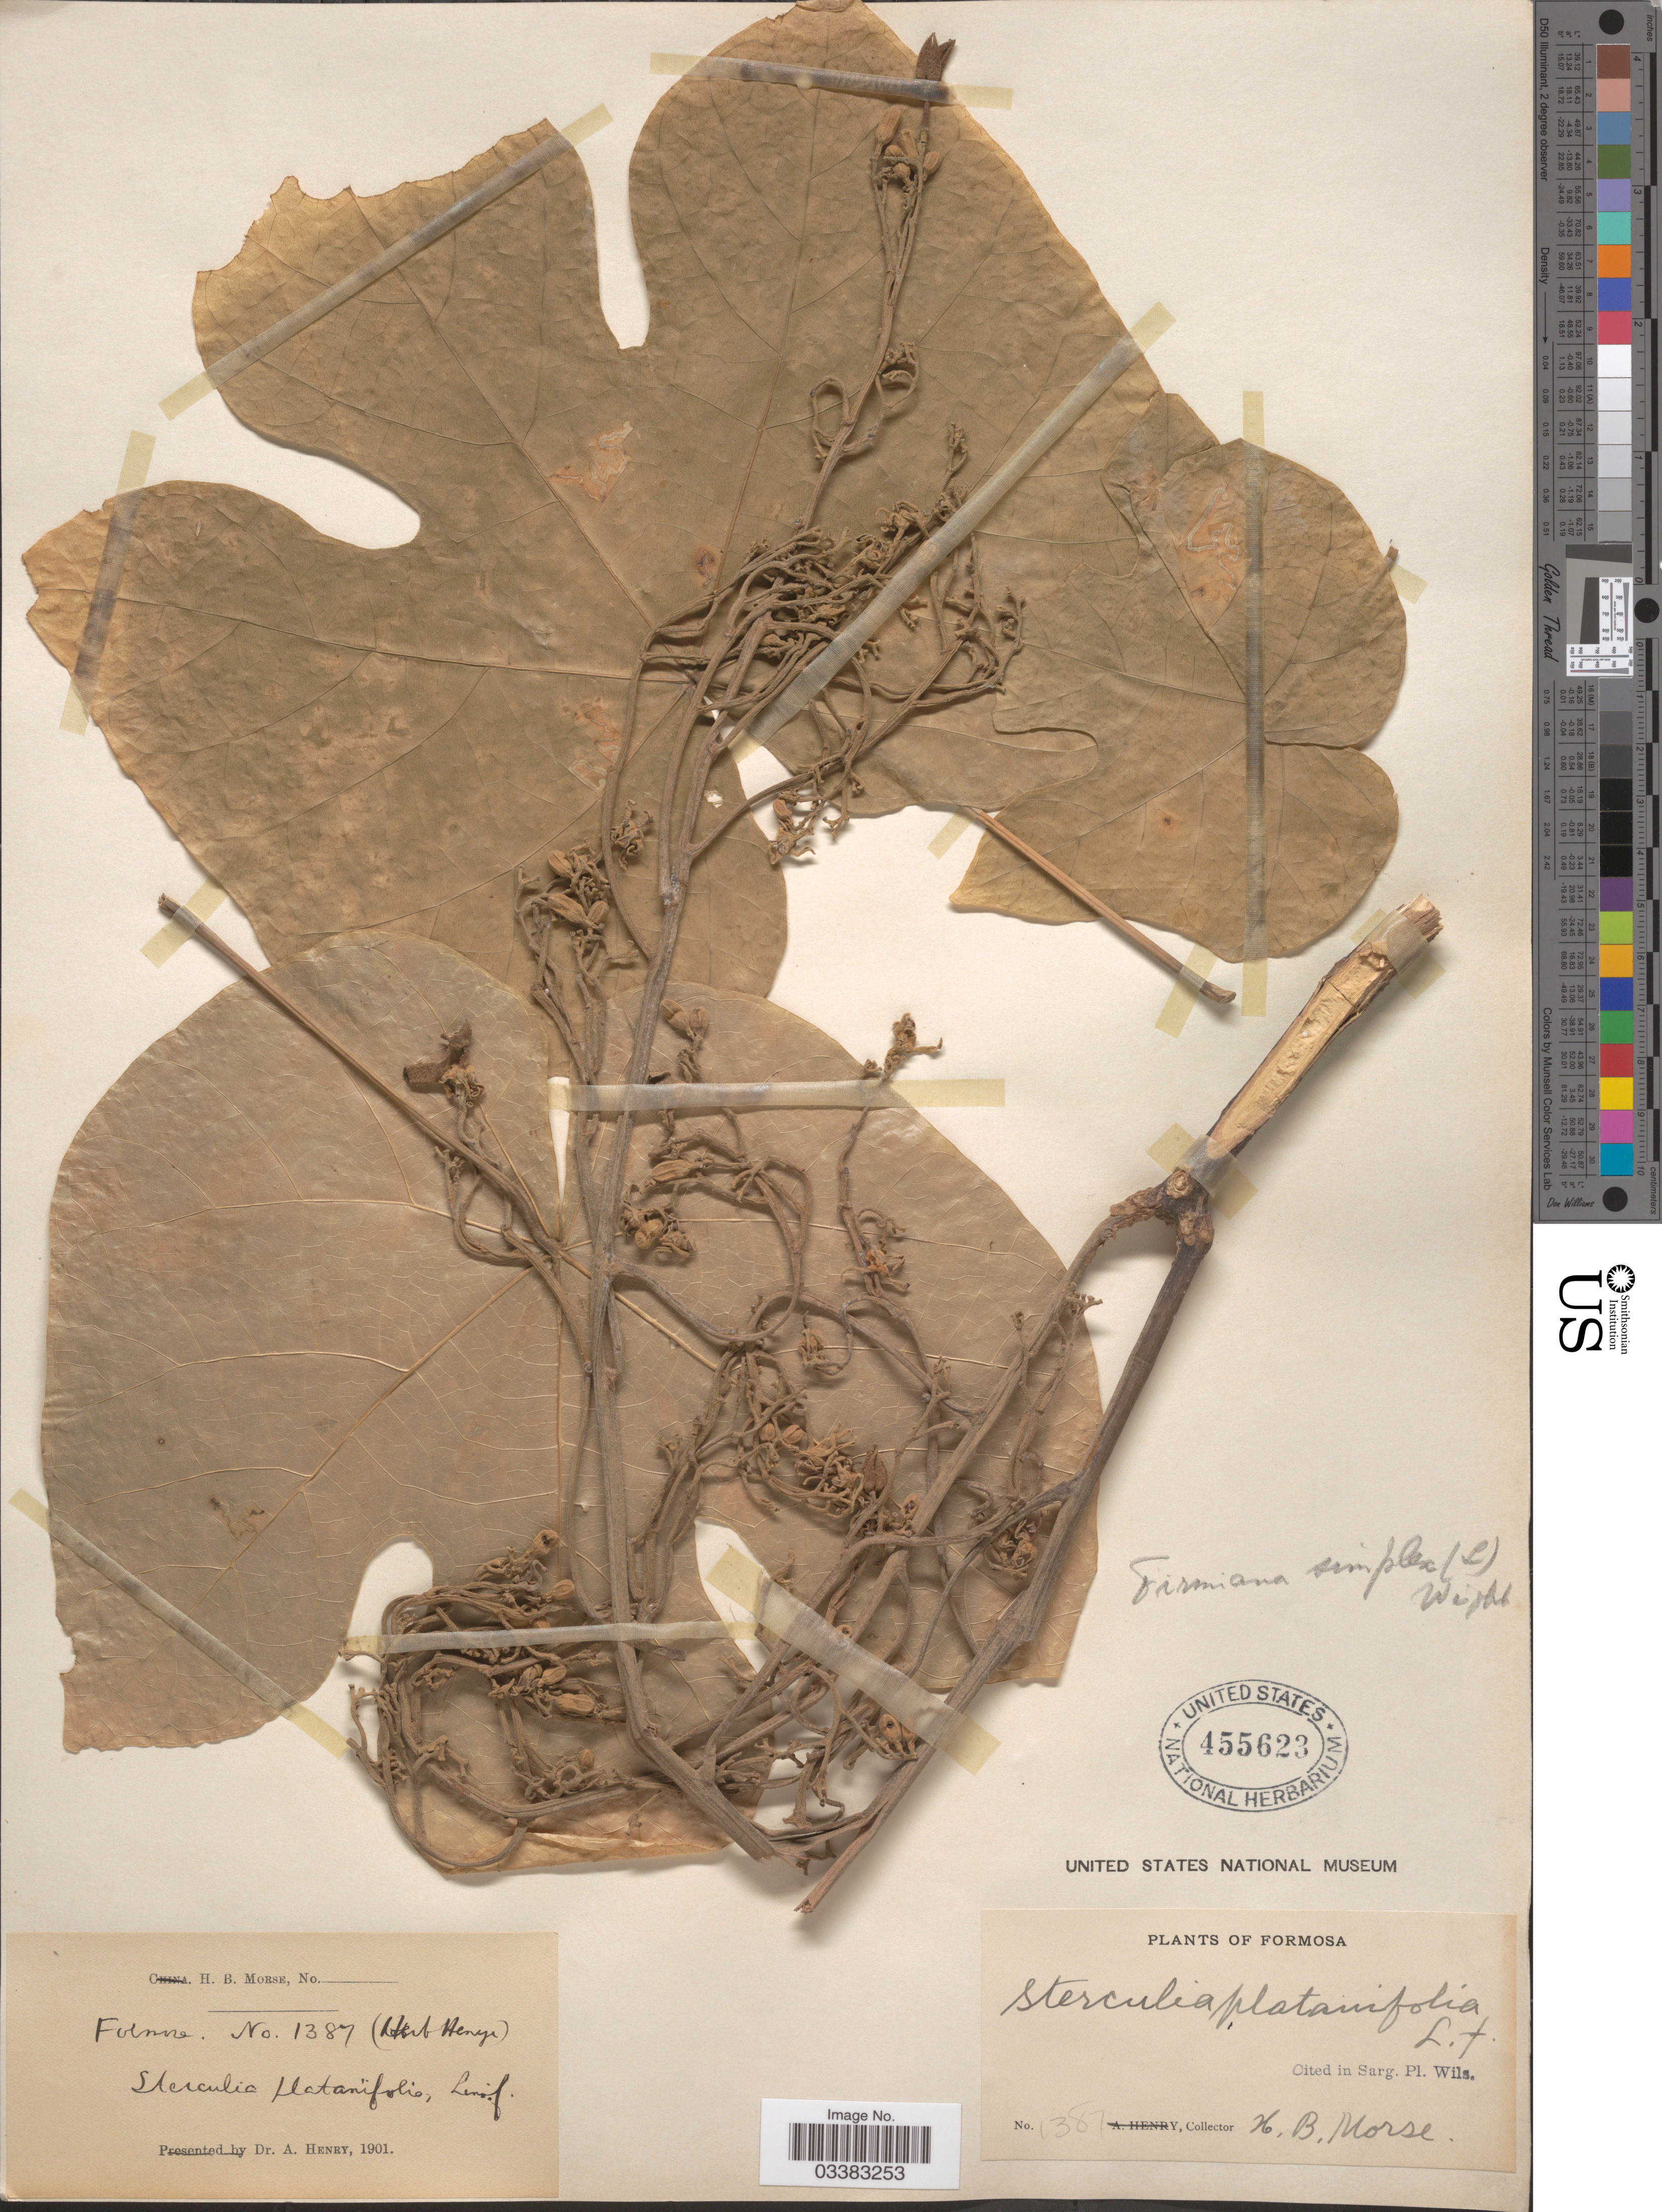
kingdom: Plantae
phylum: Tracheophyta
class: Magnoliopsida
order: Malvales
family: Malvaceae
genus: Firmiana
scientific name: Firmiana simplex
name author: (L.) W. Wight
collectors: H. Morse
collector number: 1387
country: Taiwan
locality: Formosa.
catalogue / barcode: US 455623